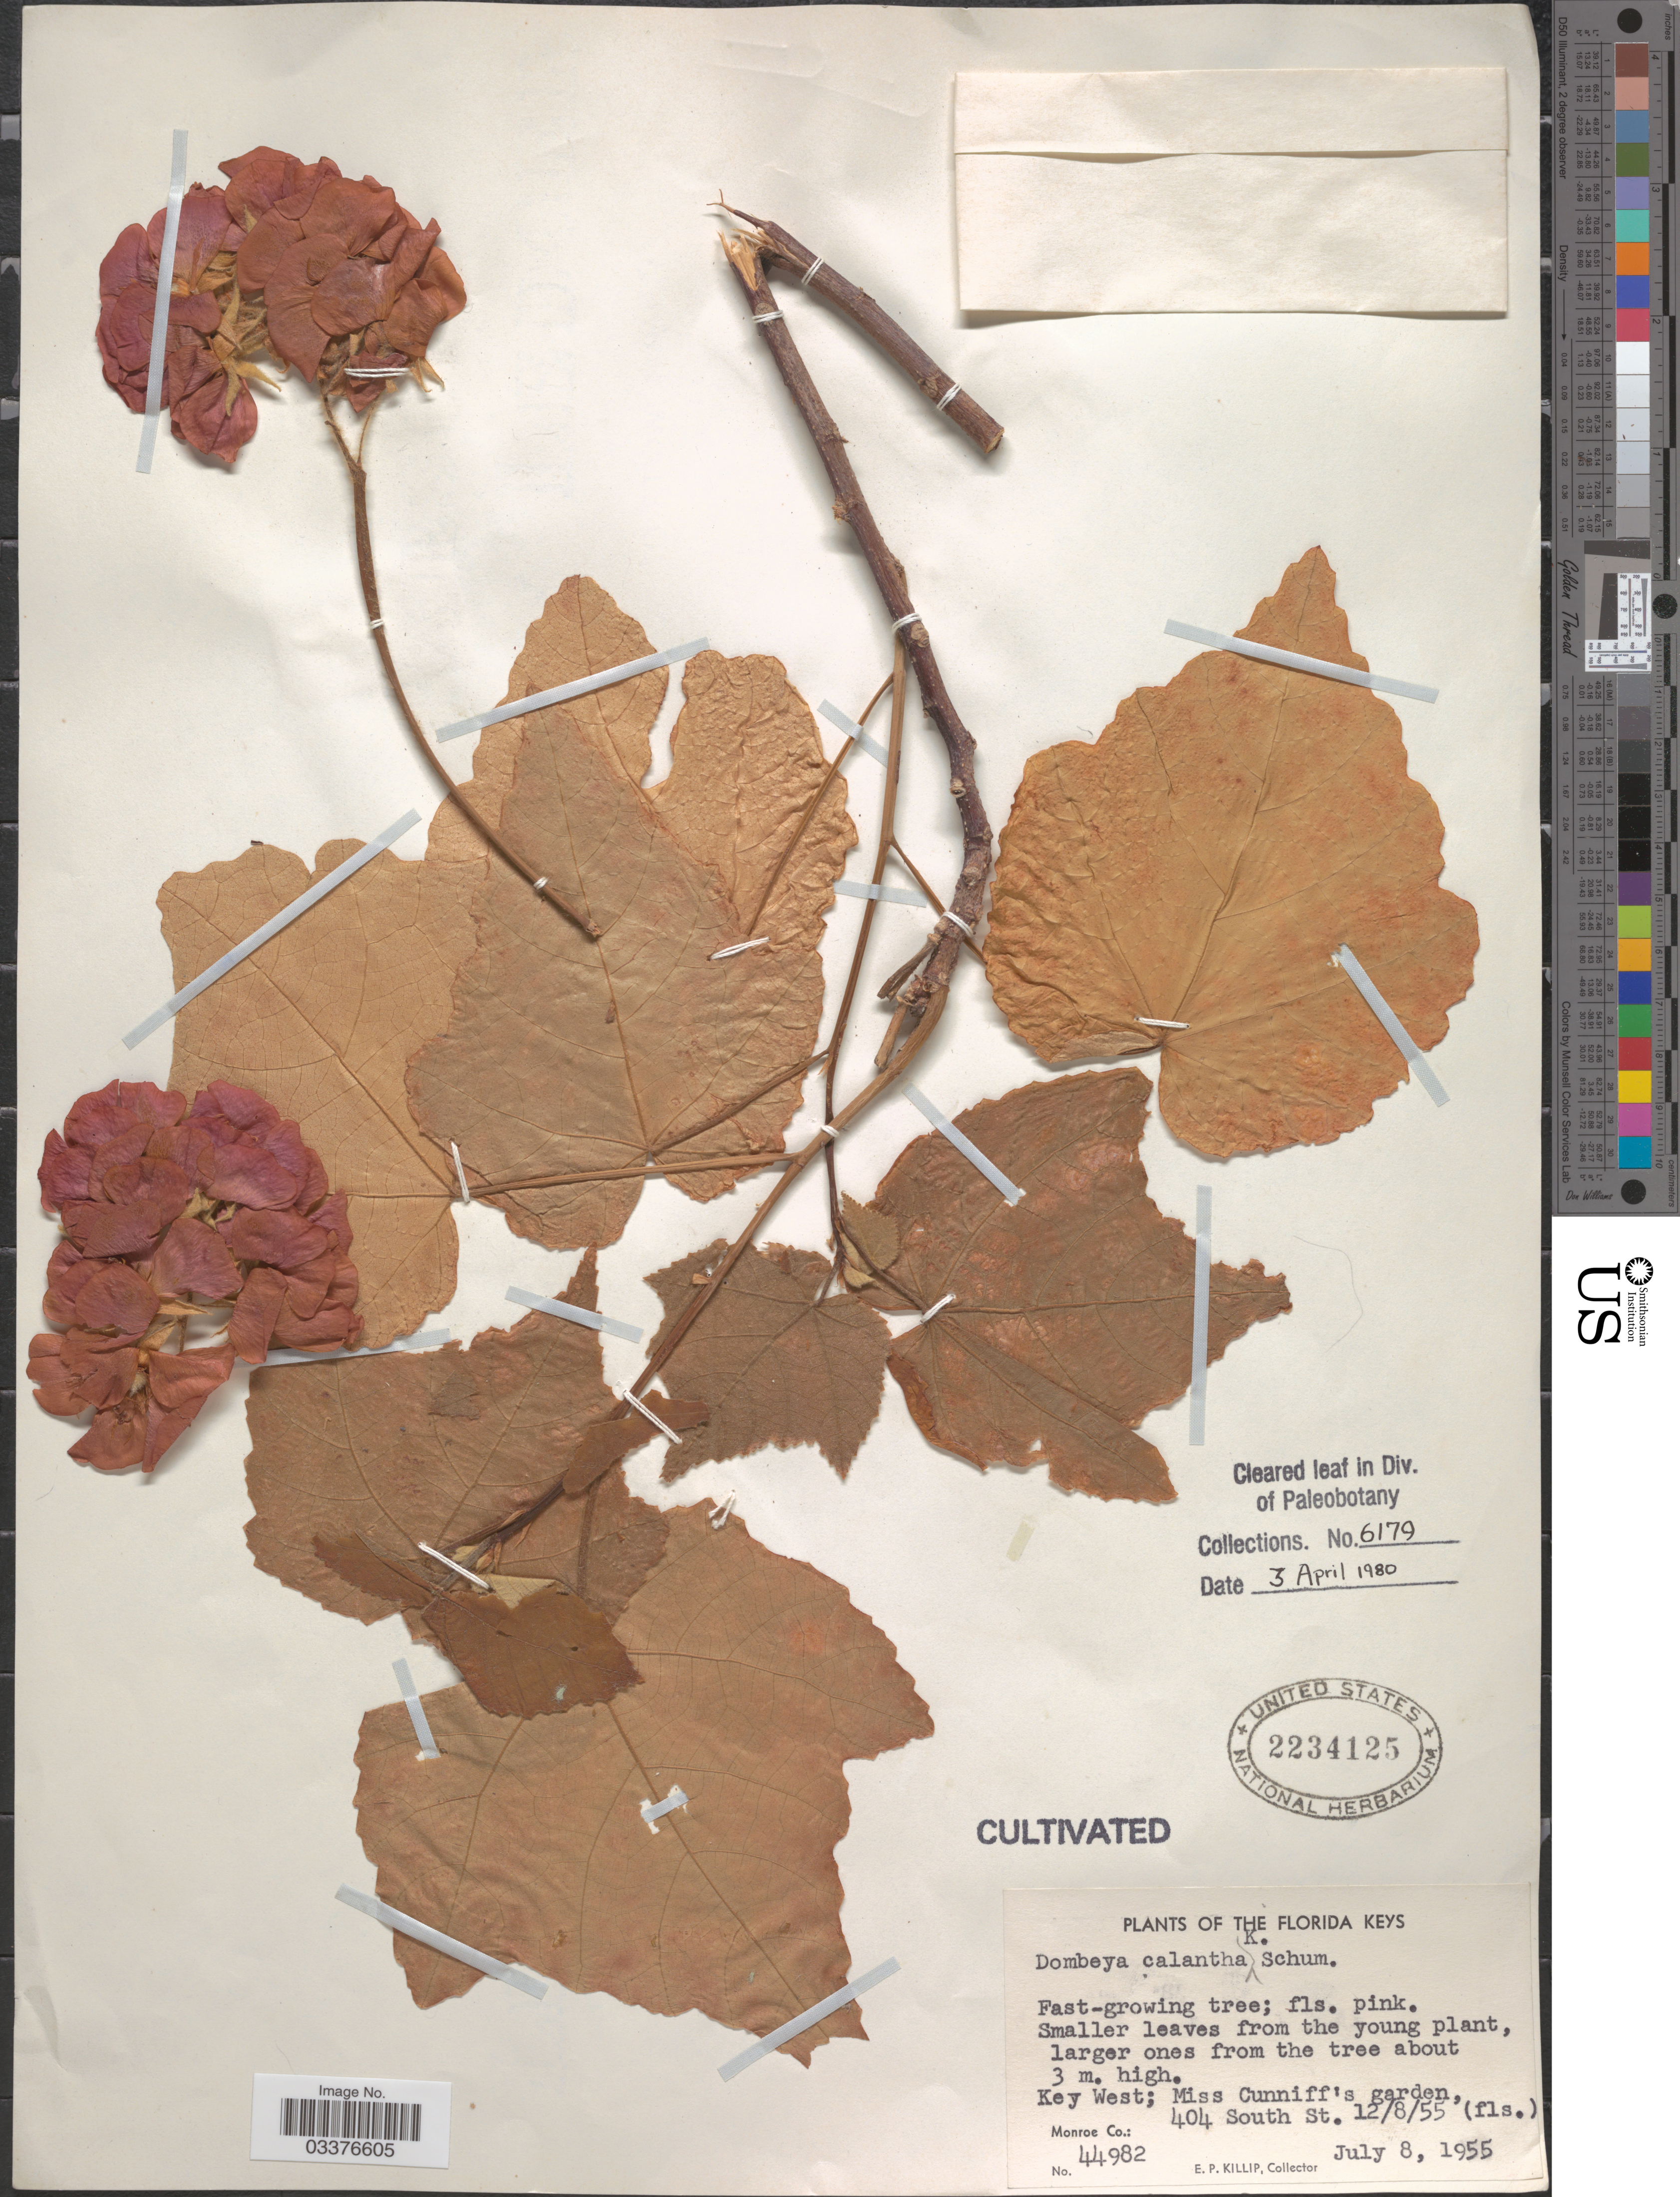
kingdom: Plantae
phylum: Tracheophyta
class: Magnoliopsida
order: Malvales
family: Malvaceae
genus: Dombeya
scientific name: Dombeya calantha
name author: K. Schum.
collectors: E. P. Killip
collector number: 44982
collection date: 1955-07-08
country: United States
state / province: Florida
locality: The Florida Keys. Key West; Miss Cunniff's garden, 404 South St. Monroe Co.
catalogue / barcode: US 2234125